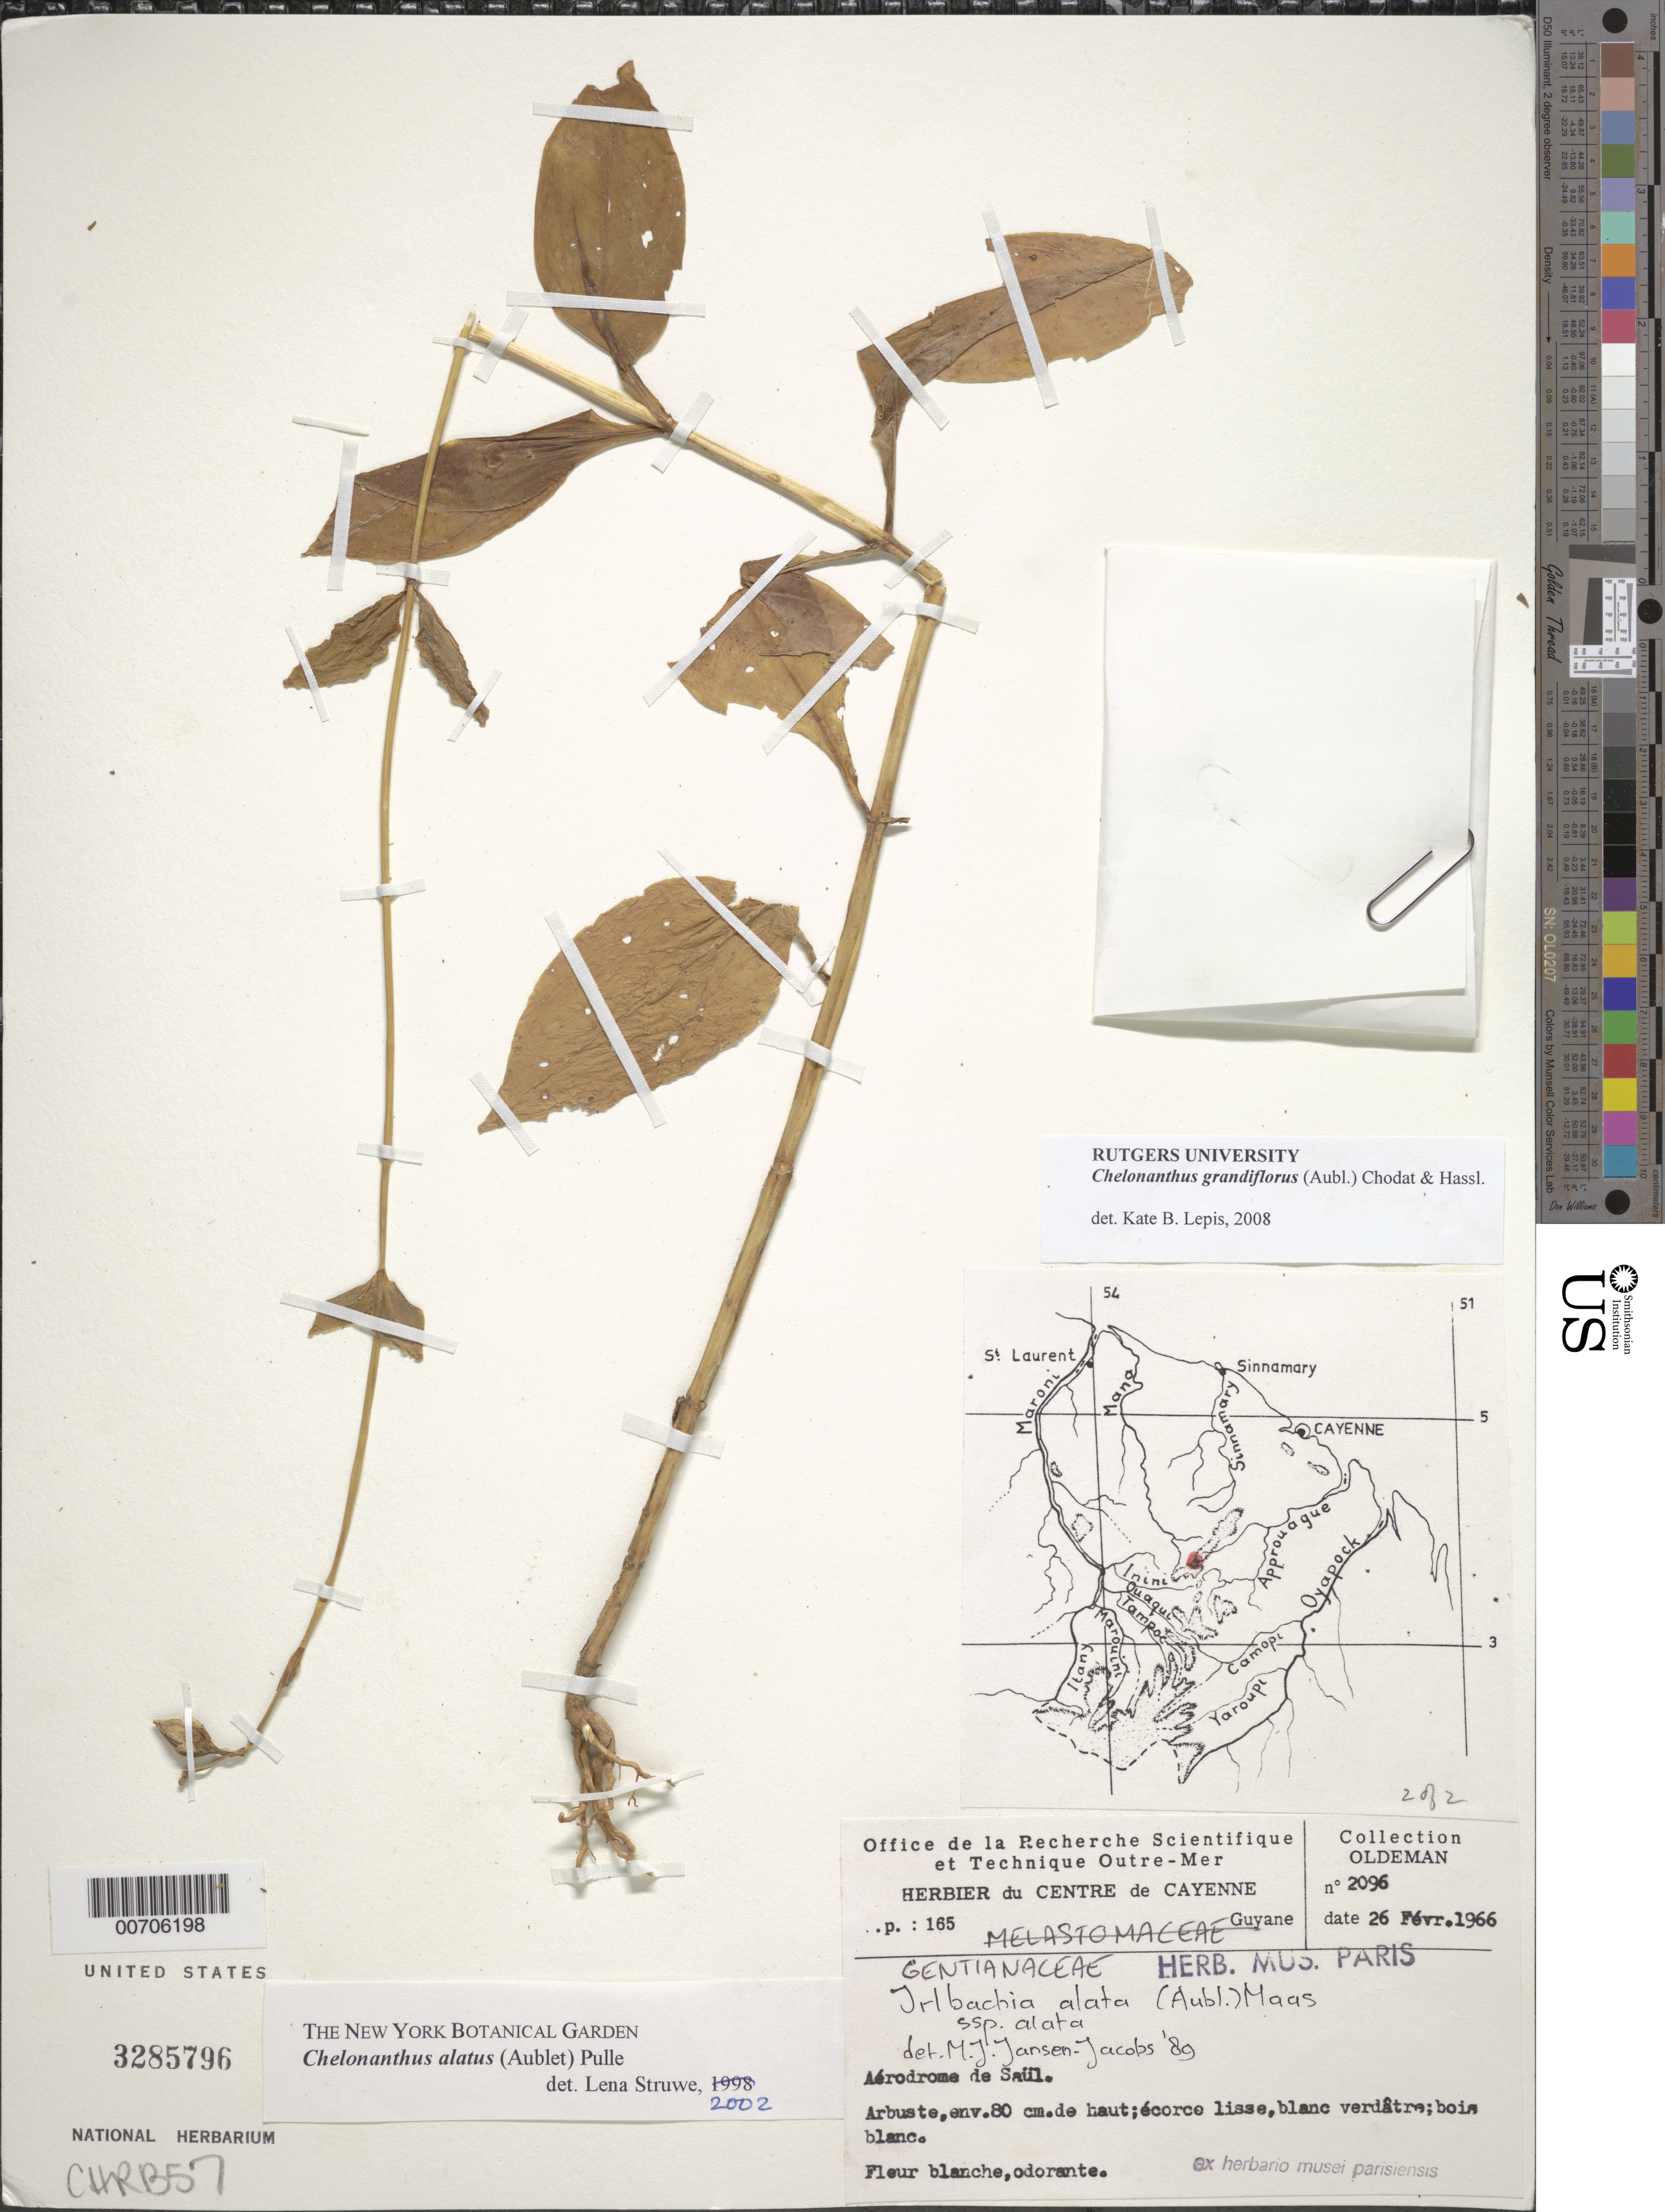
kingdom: Plantae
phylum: Tracheophyta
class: Magnoliopsida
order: Gentianales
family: Gentianaceae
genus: Chelonanthus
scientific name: Chelonanthus grandiflorus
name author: (Aubl.) Chodat & Hassl.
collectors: -- Oldeman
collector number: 2096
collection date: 1966-02-26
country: French Guiana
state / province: Cayenne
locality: Aérodrome de Saül.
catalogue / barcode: US 3285796